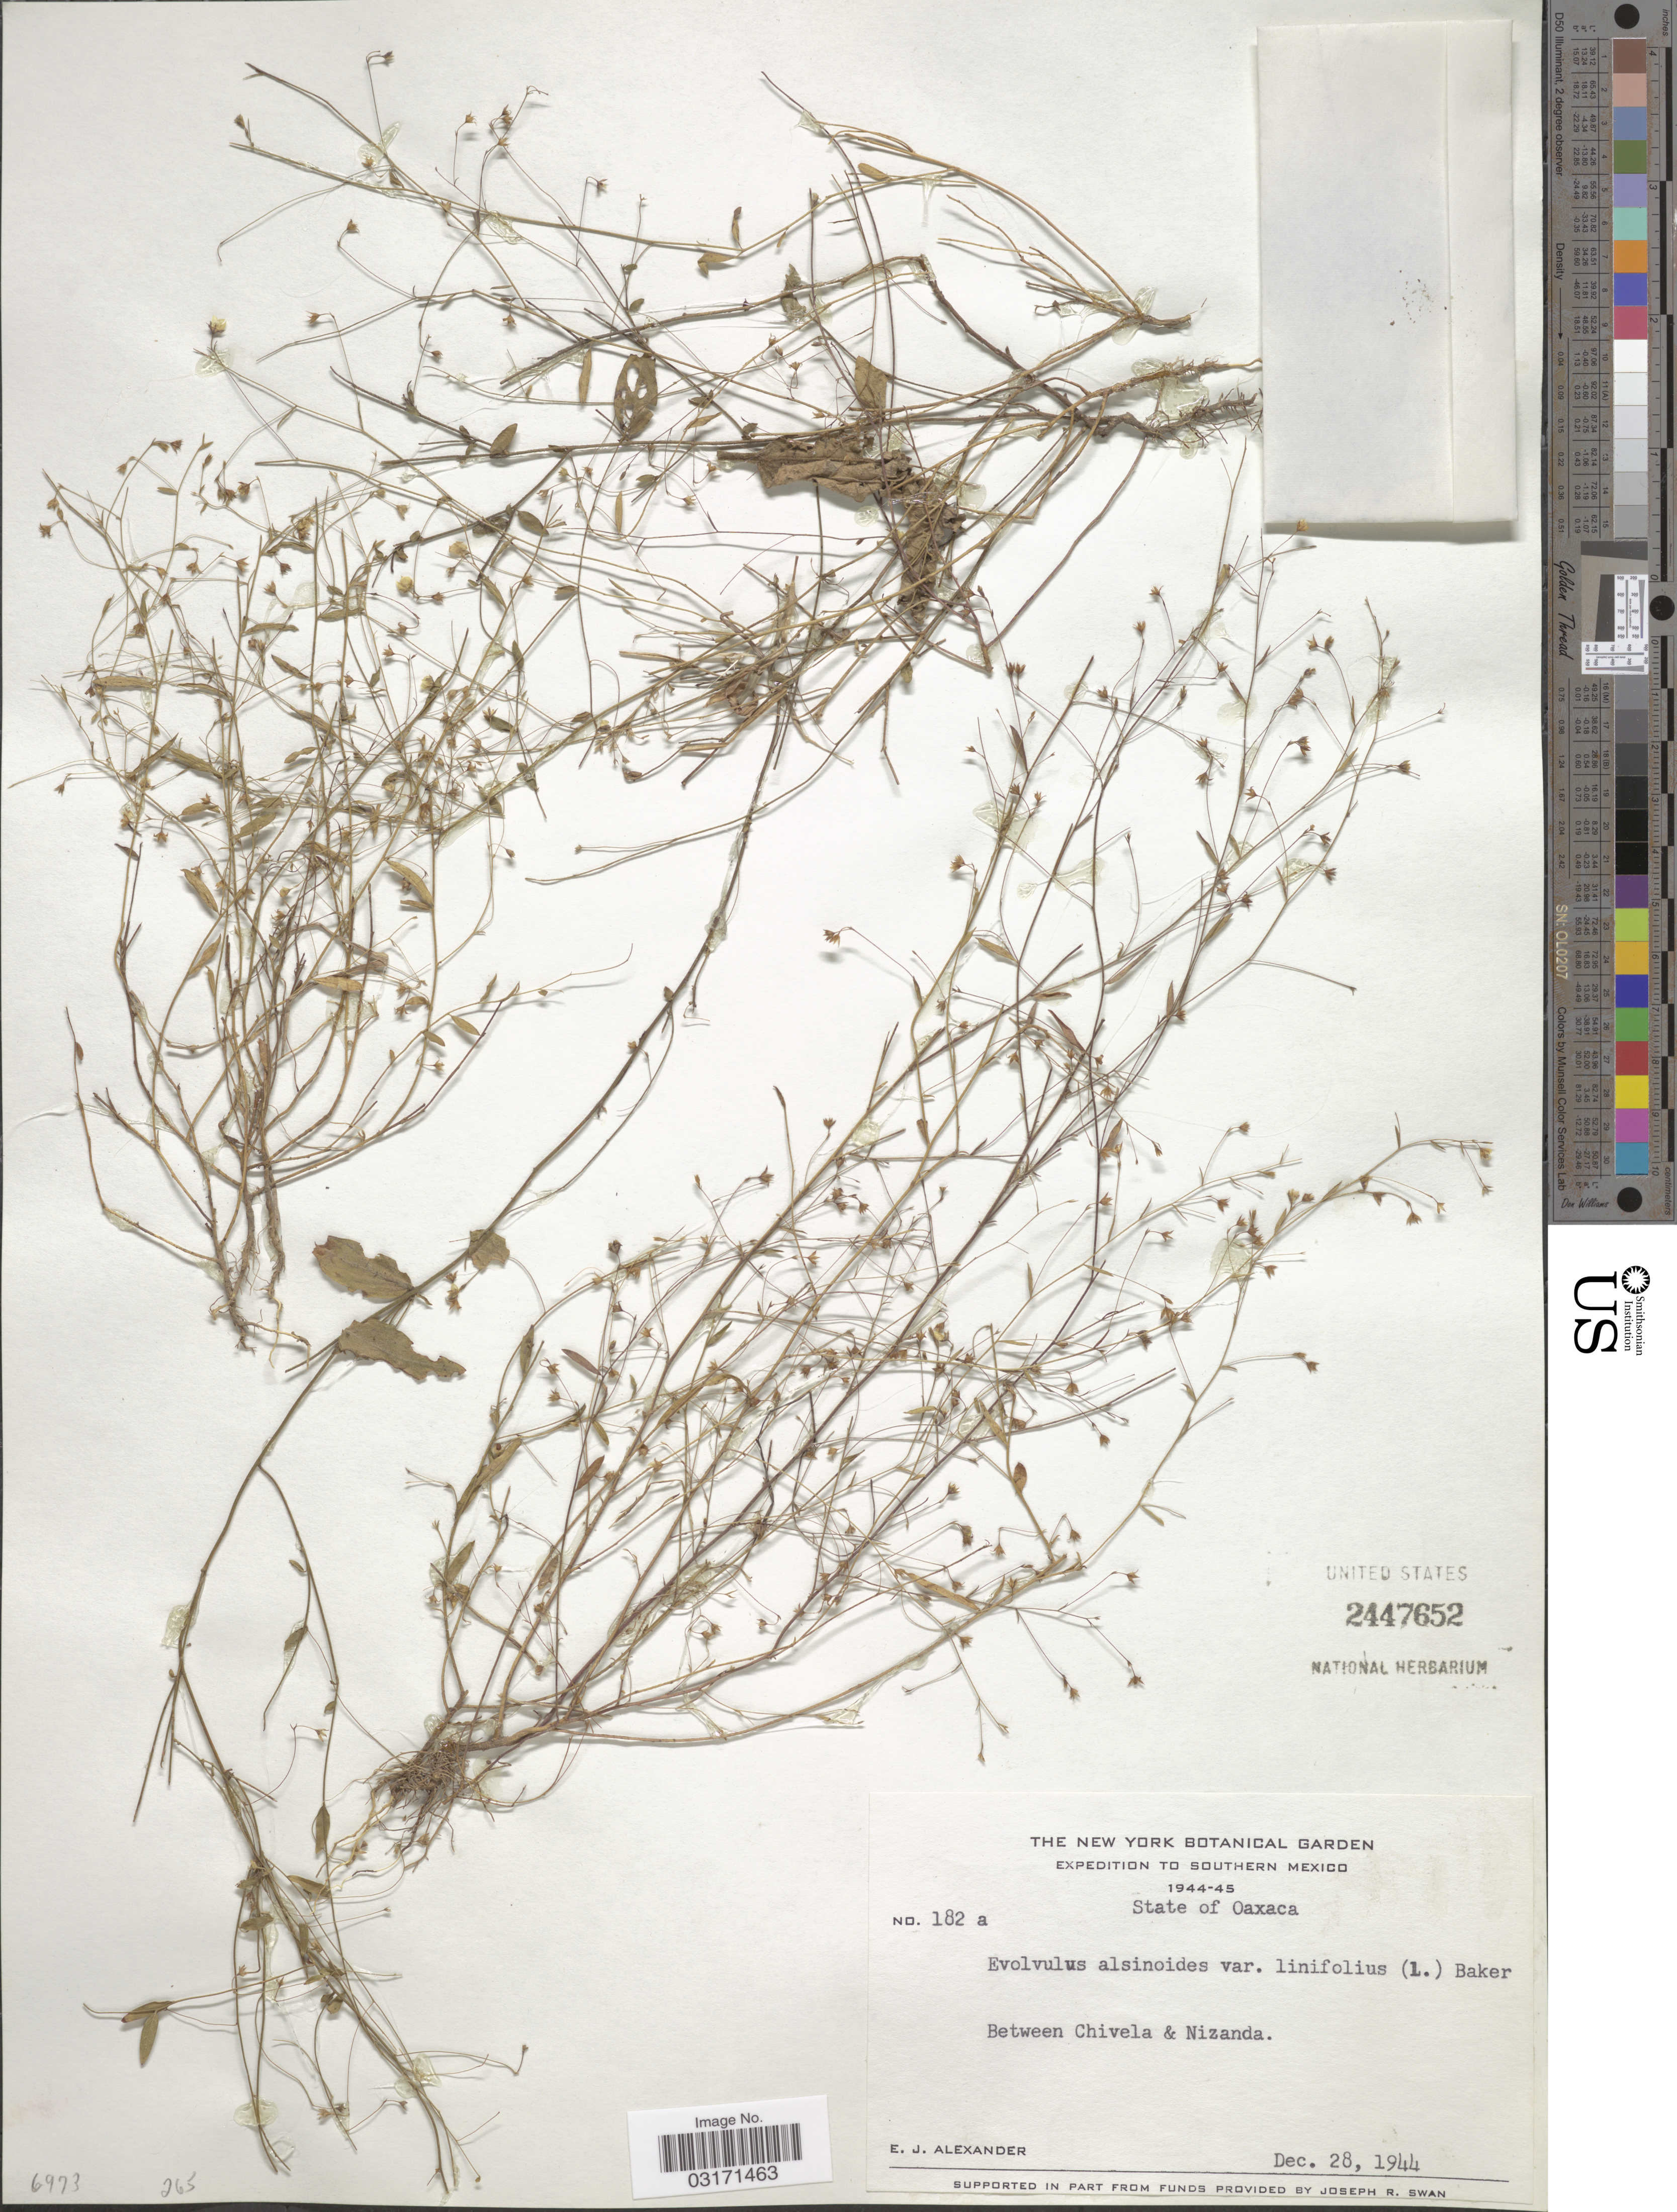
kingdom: Plantae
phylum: Tracheophyta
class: Magnoliopsida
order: Solanales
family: Convolvulaceae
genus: Evolvulus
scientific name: Evolvulus alsinoides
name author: (L.) L.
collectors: E. J. Alexander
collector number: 182 a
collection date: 1944-12-28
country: Mexico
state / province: Oaxaca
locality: Southern Mexico, Between Chivela & Nizanda.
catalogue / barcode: US 2447652